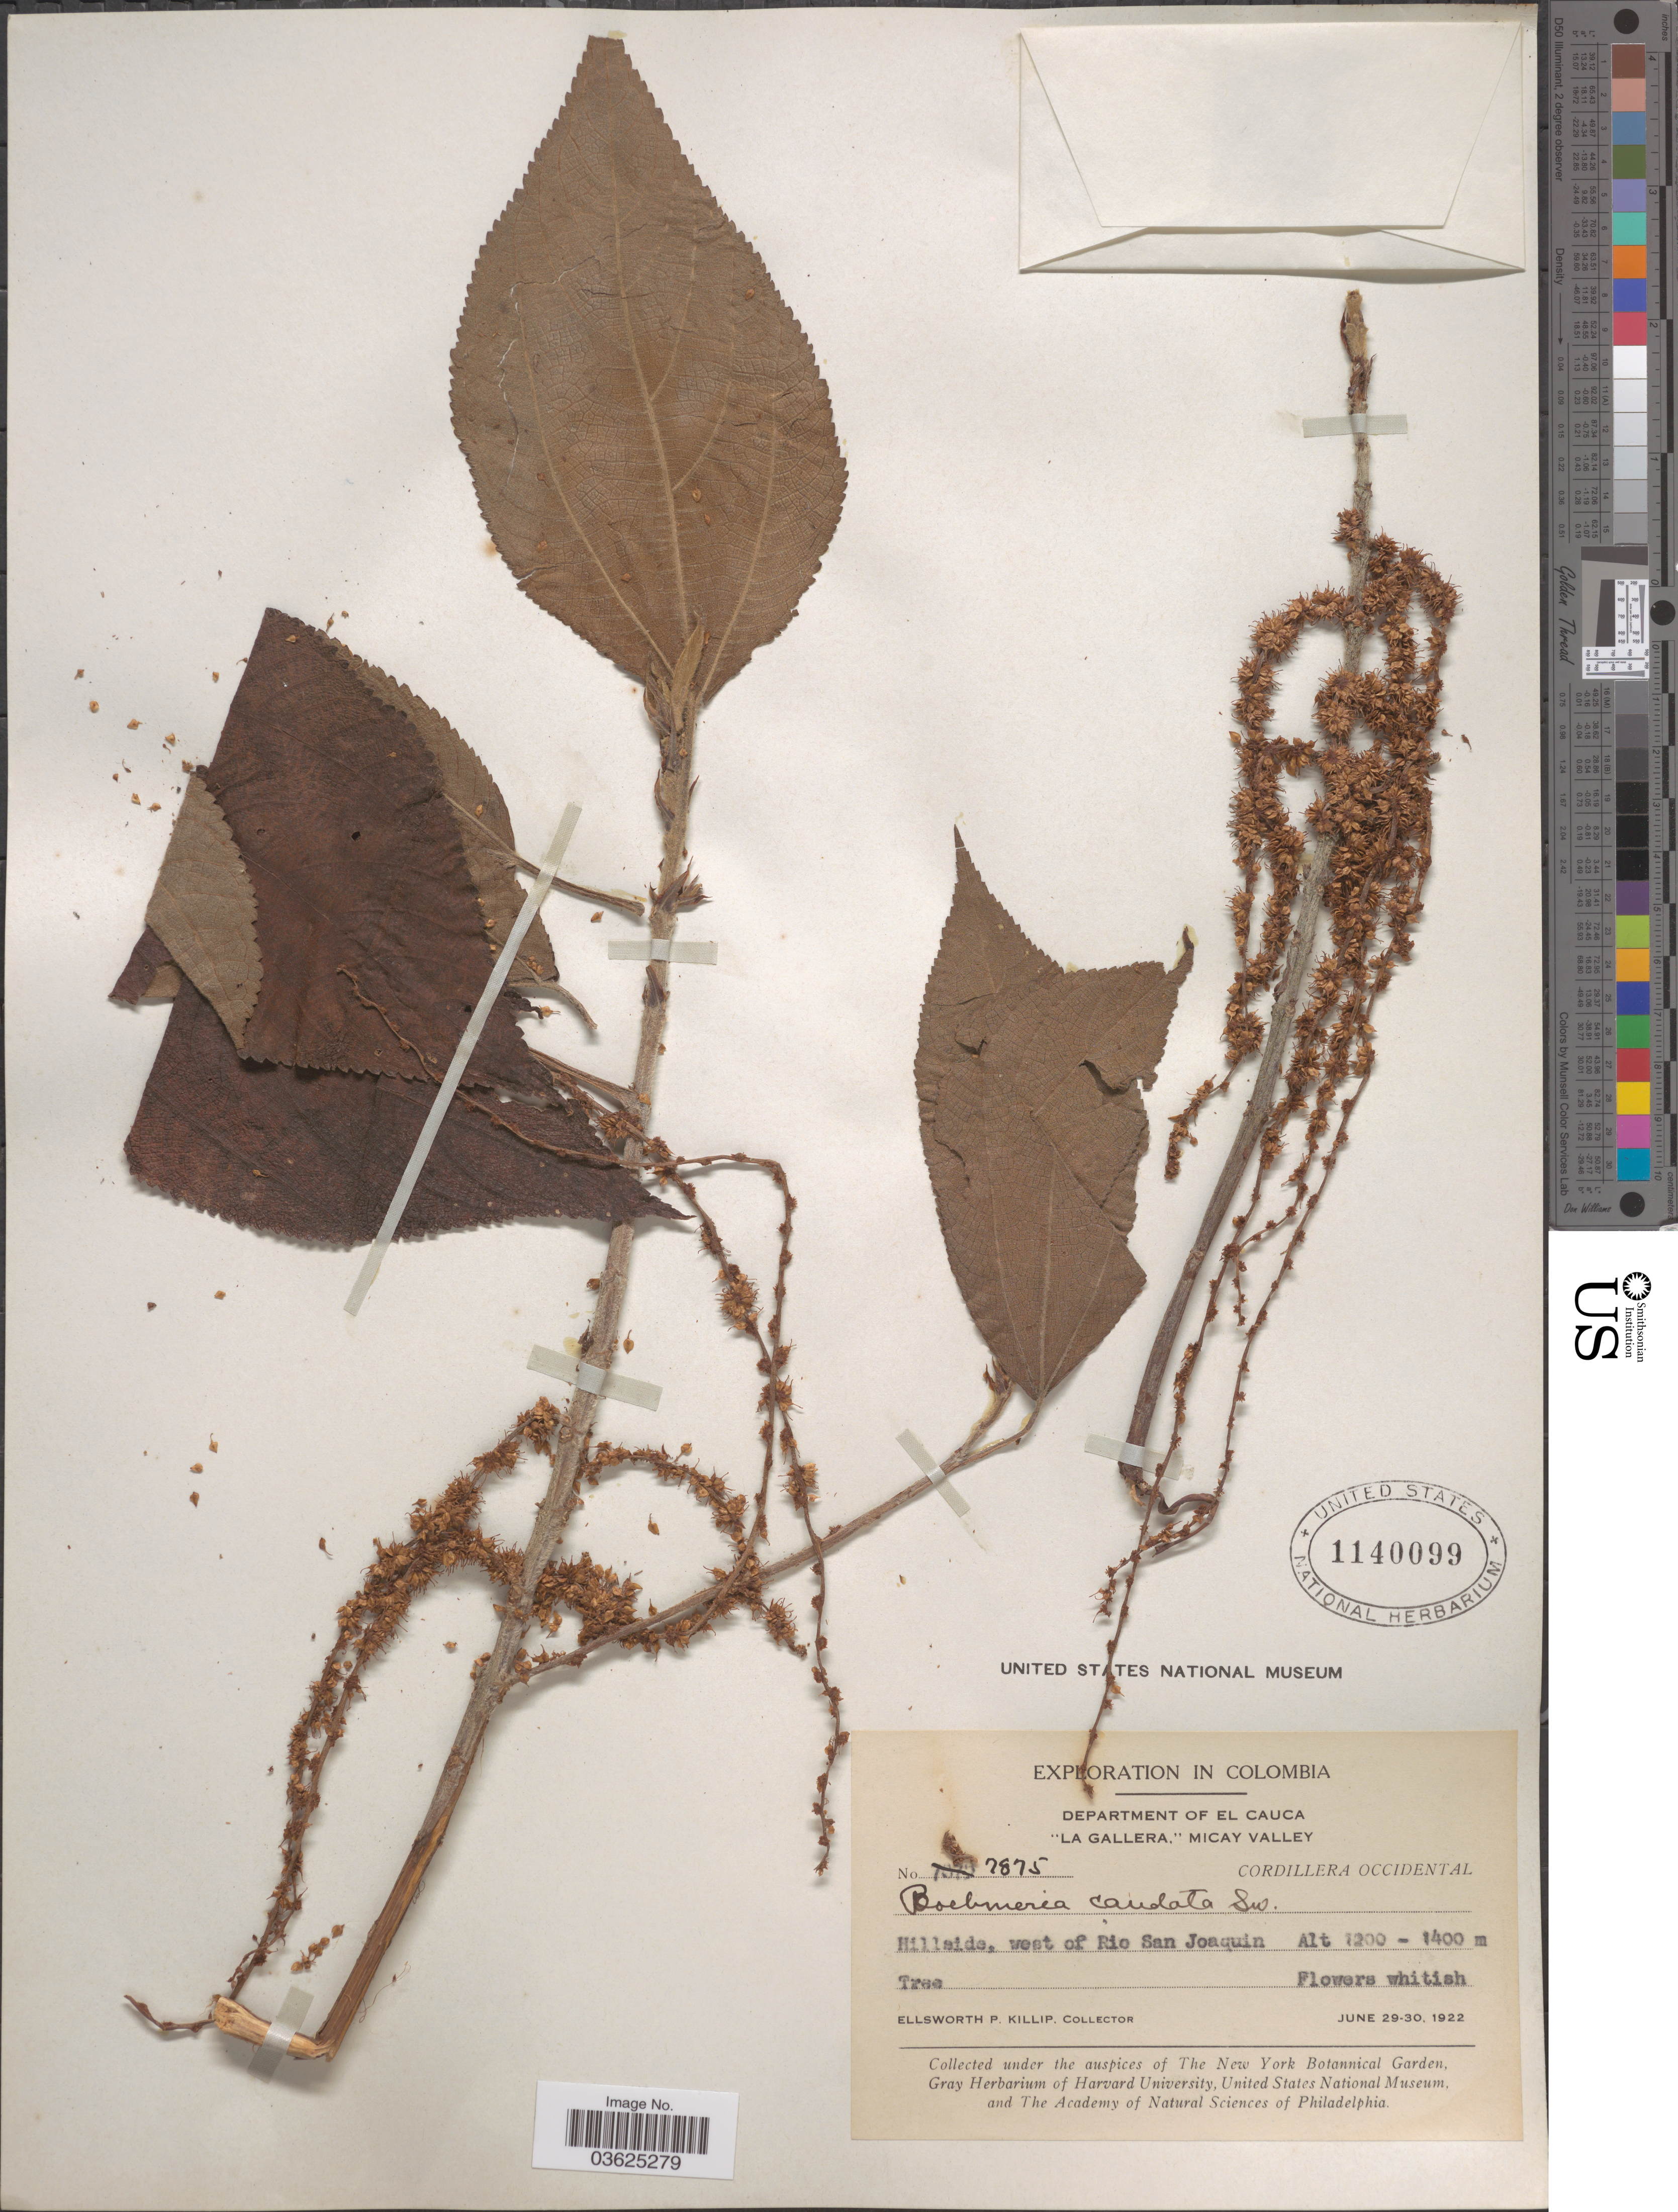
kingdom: Plantae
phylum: Tracheophyta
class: Magnoliopsida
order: Rosales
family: Urticaceae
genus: Boehmeria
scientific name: Boehmeria caudata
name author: Sw.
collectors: E. P. Killip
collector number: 7875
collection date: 1922-06-29/1922-06-30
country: Colombia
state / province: Cauca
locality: Department of El Cauca. "La Gallera," Micay Valley. Cordillera Occidental. Hillside, west of Rio San Joaquin.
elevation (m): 1200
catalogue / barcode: US 1140099